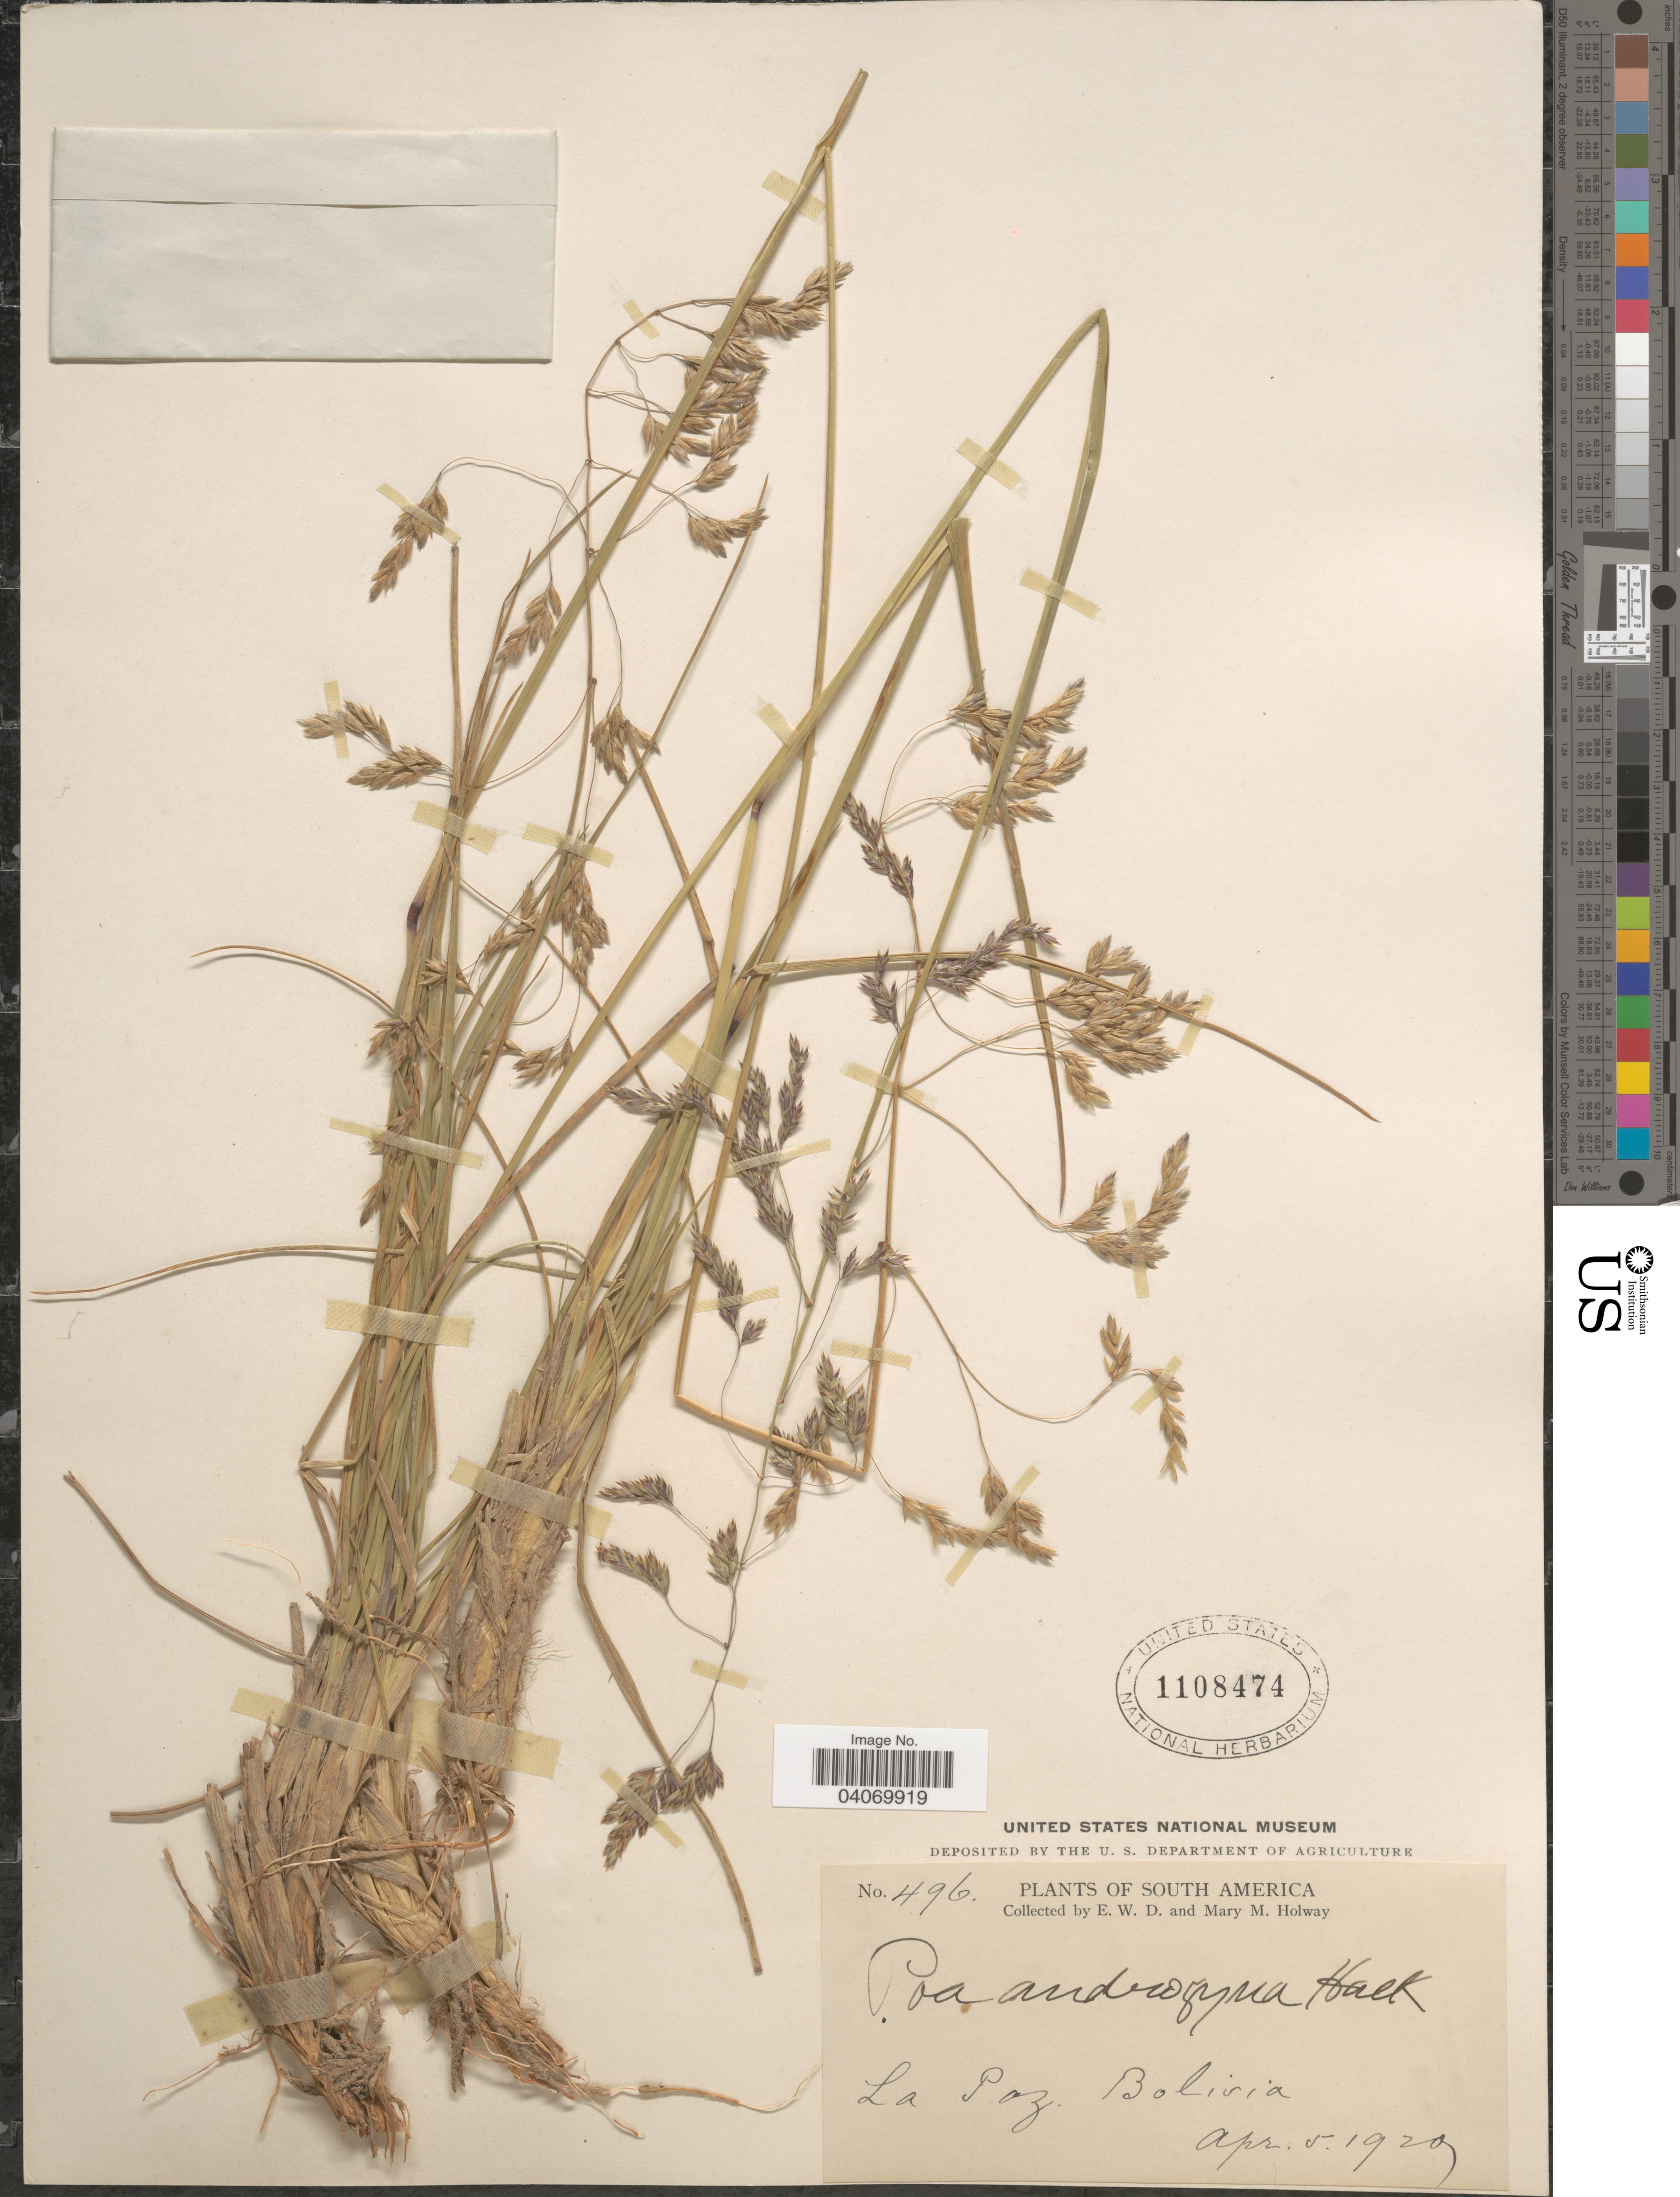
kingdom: Plantae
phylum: Tracheophyta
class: Liliopsida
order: Poales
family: Poaceae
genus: Poa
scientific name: Poa androgyna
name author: Hack.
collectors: E. W. D. Holway & M. M. Holway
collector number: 496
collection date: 1927-04-05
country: Bolivia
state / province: La Paz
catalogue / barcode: US 1108474